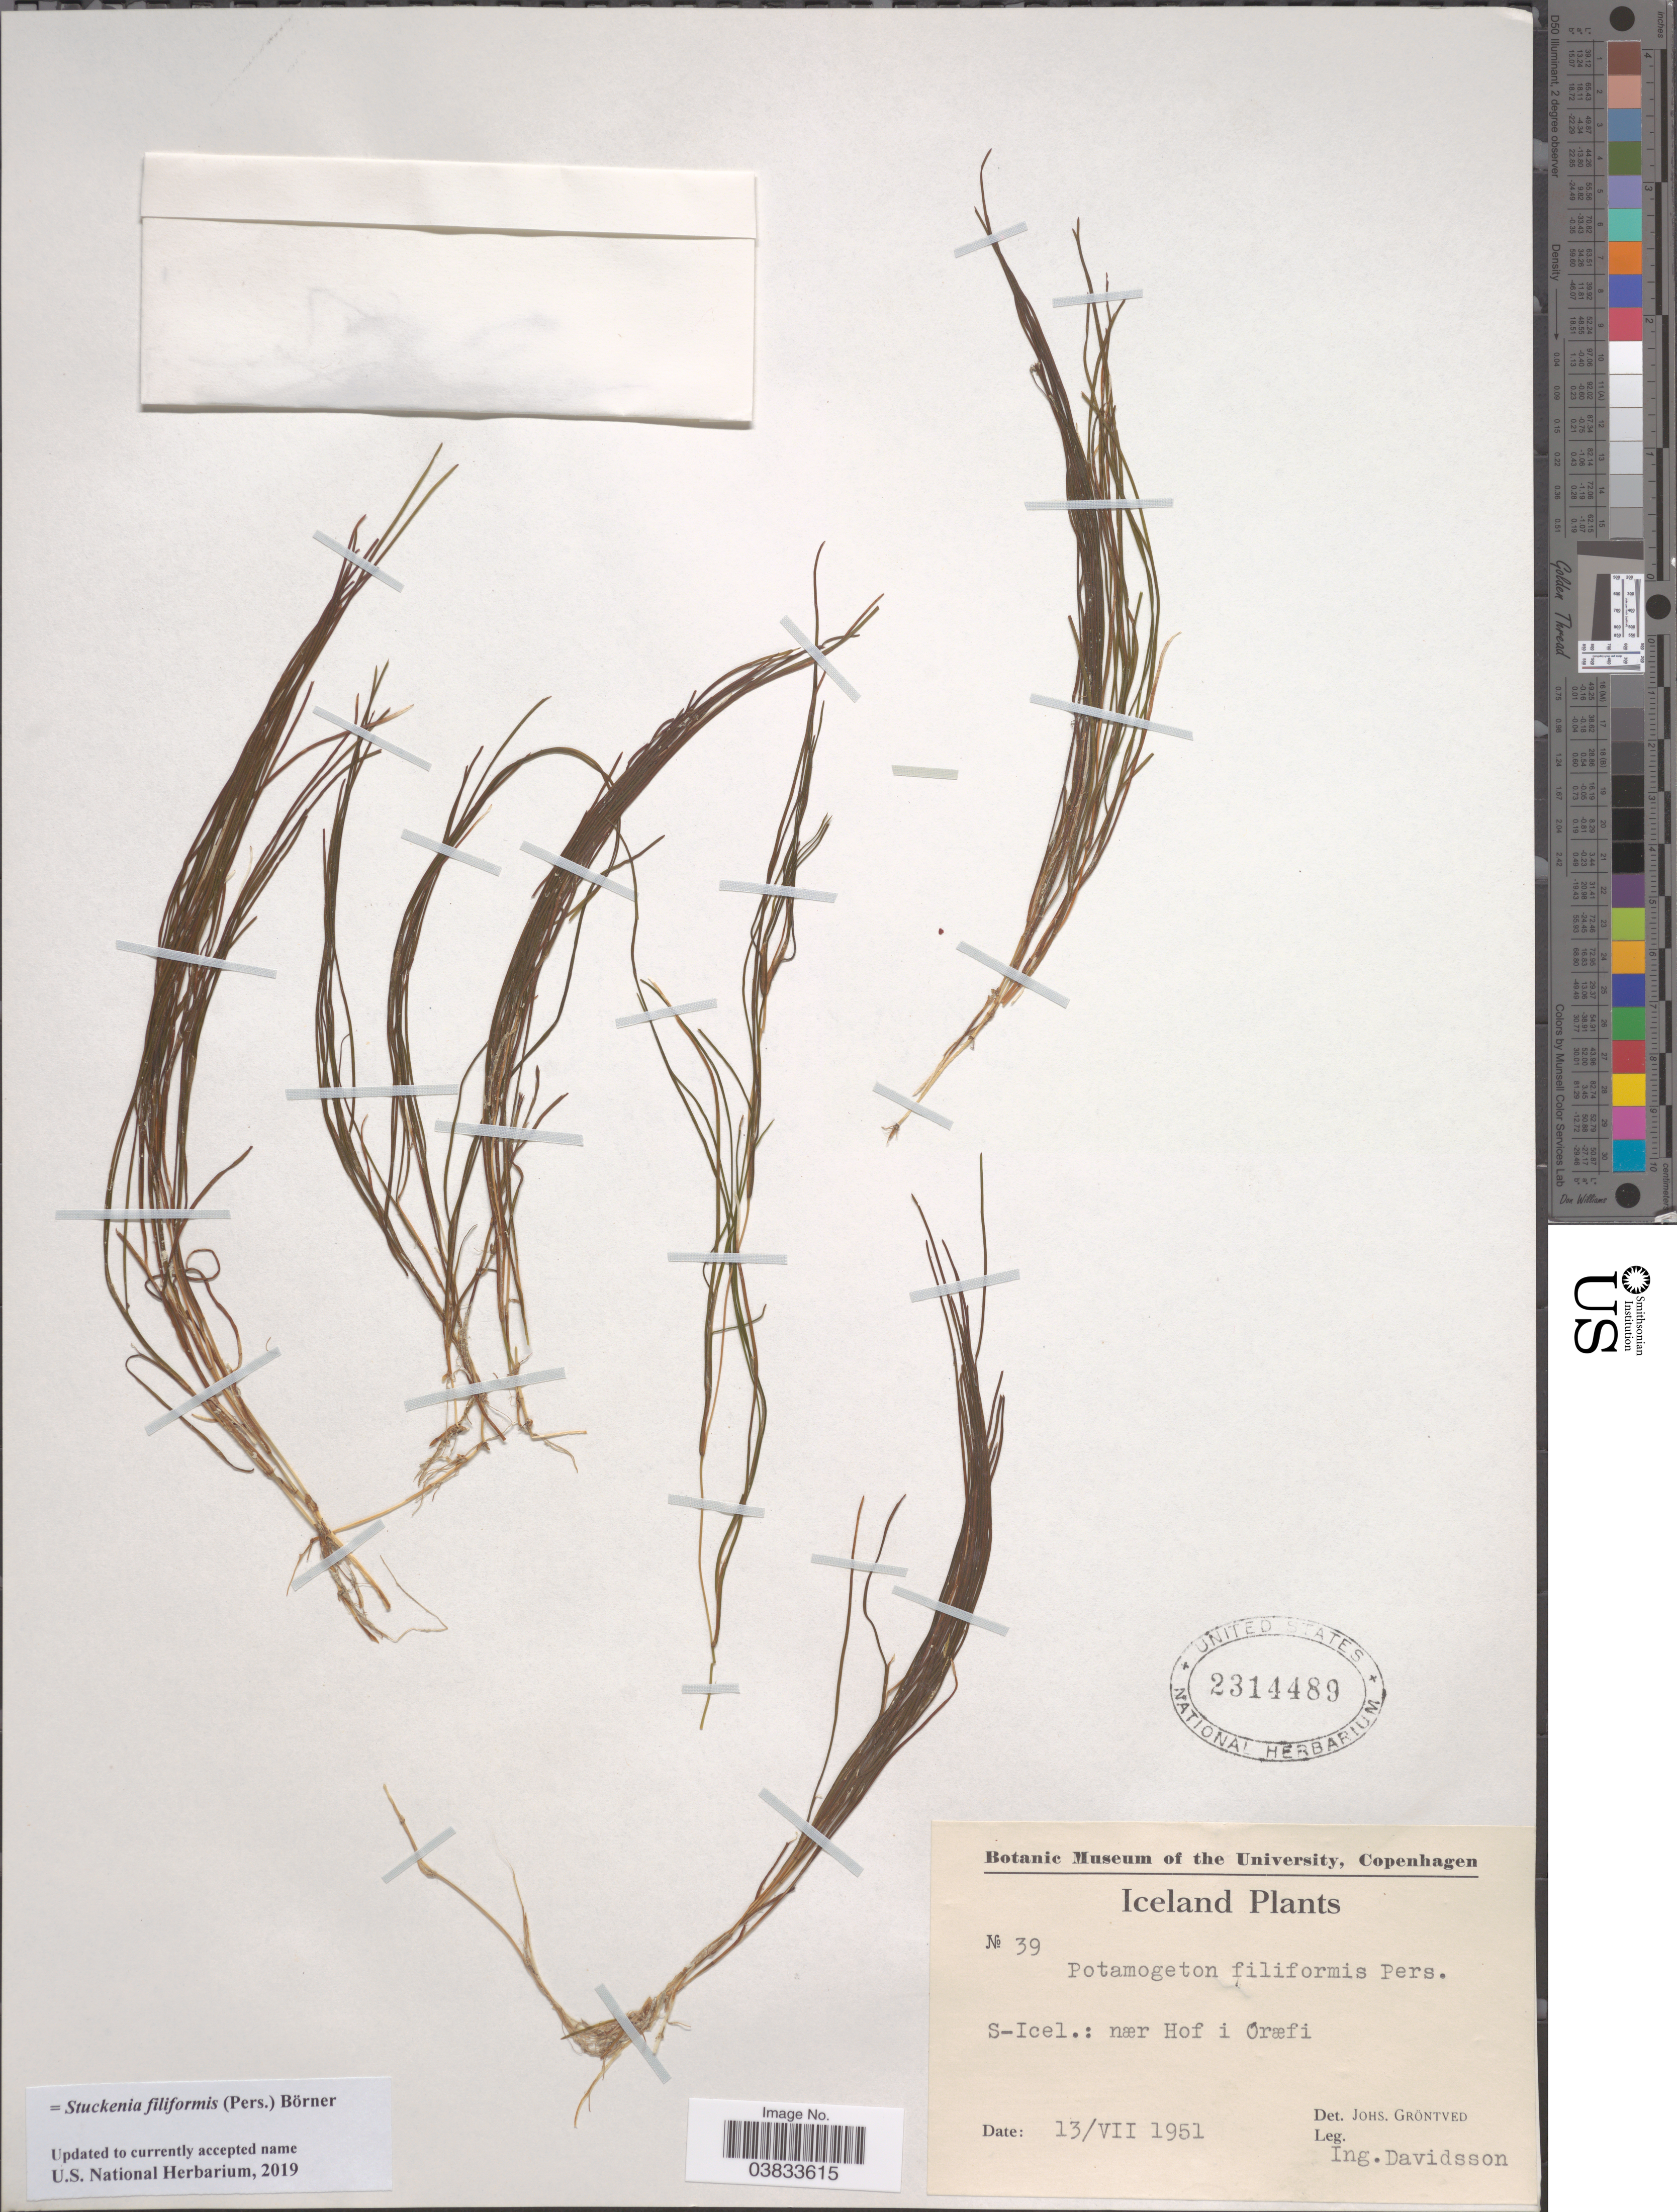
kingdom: Plantae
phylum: Tracheophyta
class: Liliopsida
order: Alismatales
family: Potamogetonaceae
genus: Stuckenia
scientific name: Stuckenia filiformis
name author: (Pers.) Börner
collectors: I. Davidsson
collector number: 39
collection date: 1951-07-13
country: Iceland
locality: S-Icel.: nær Hof i Oræfi.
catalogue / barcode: US 2314489